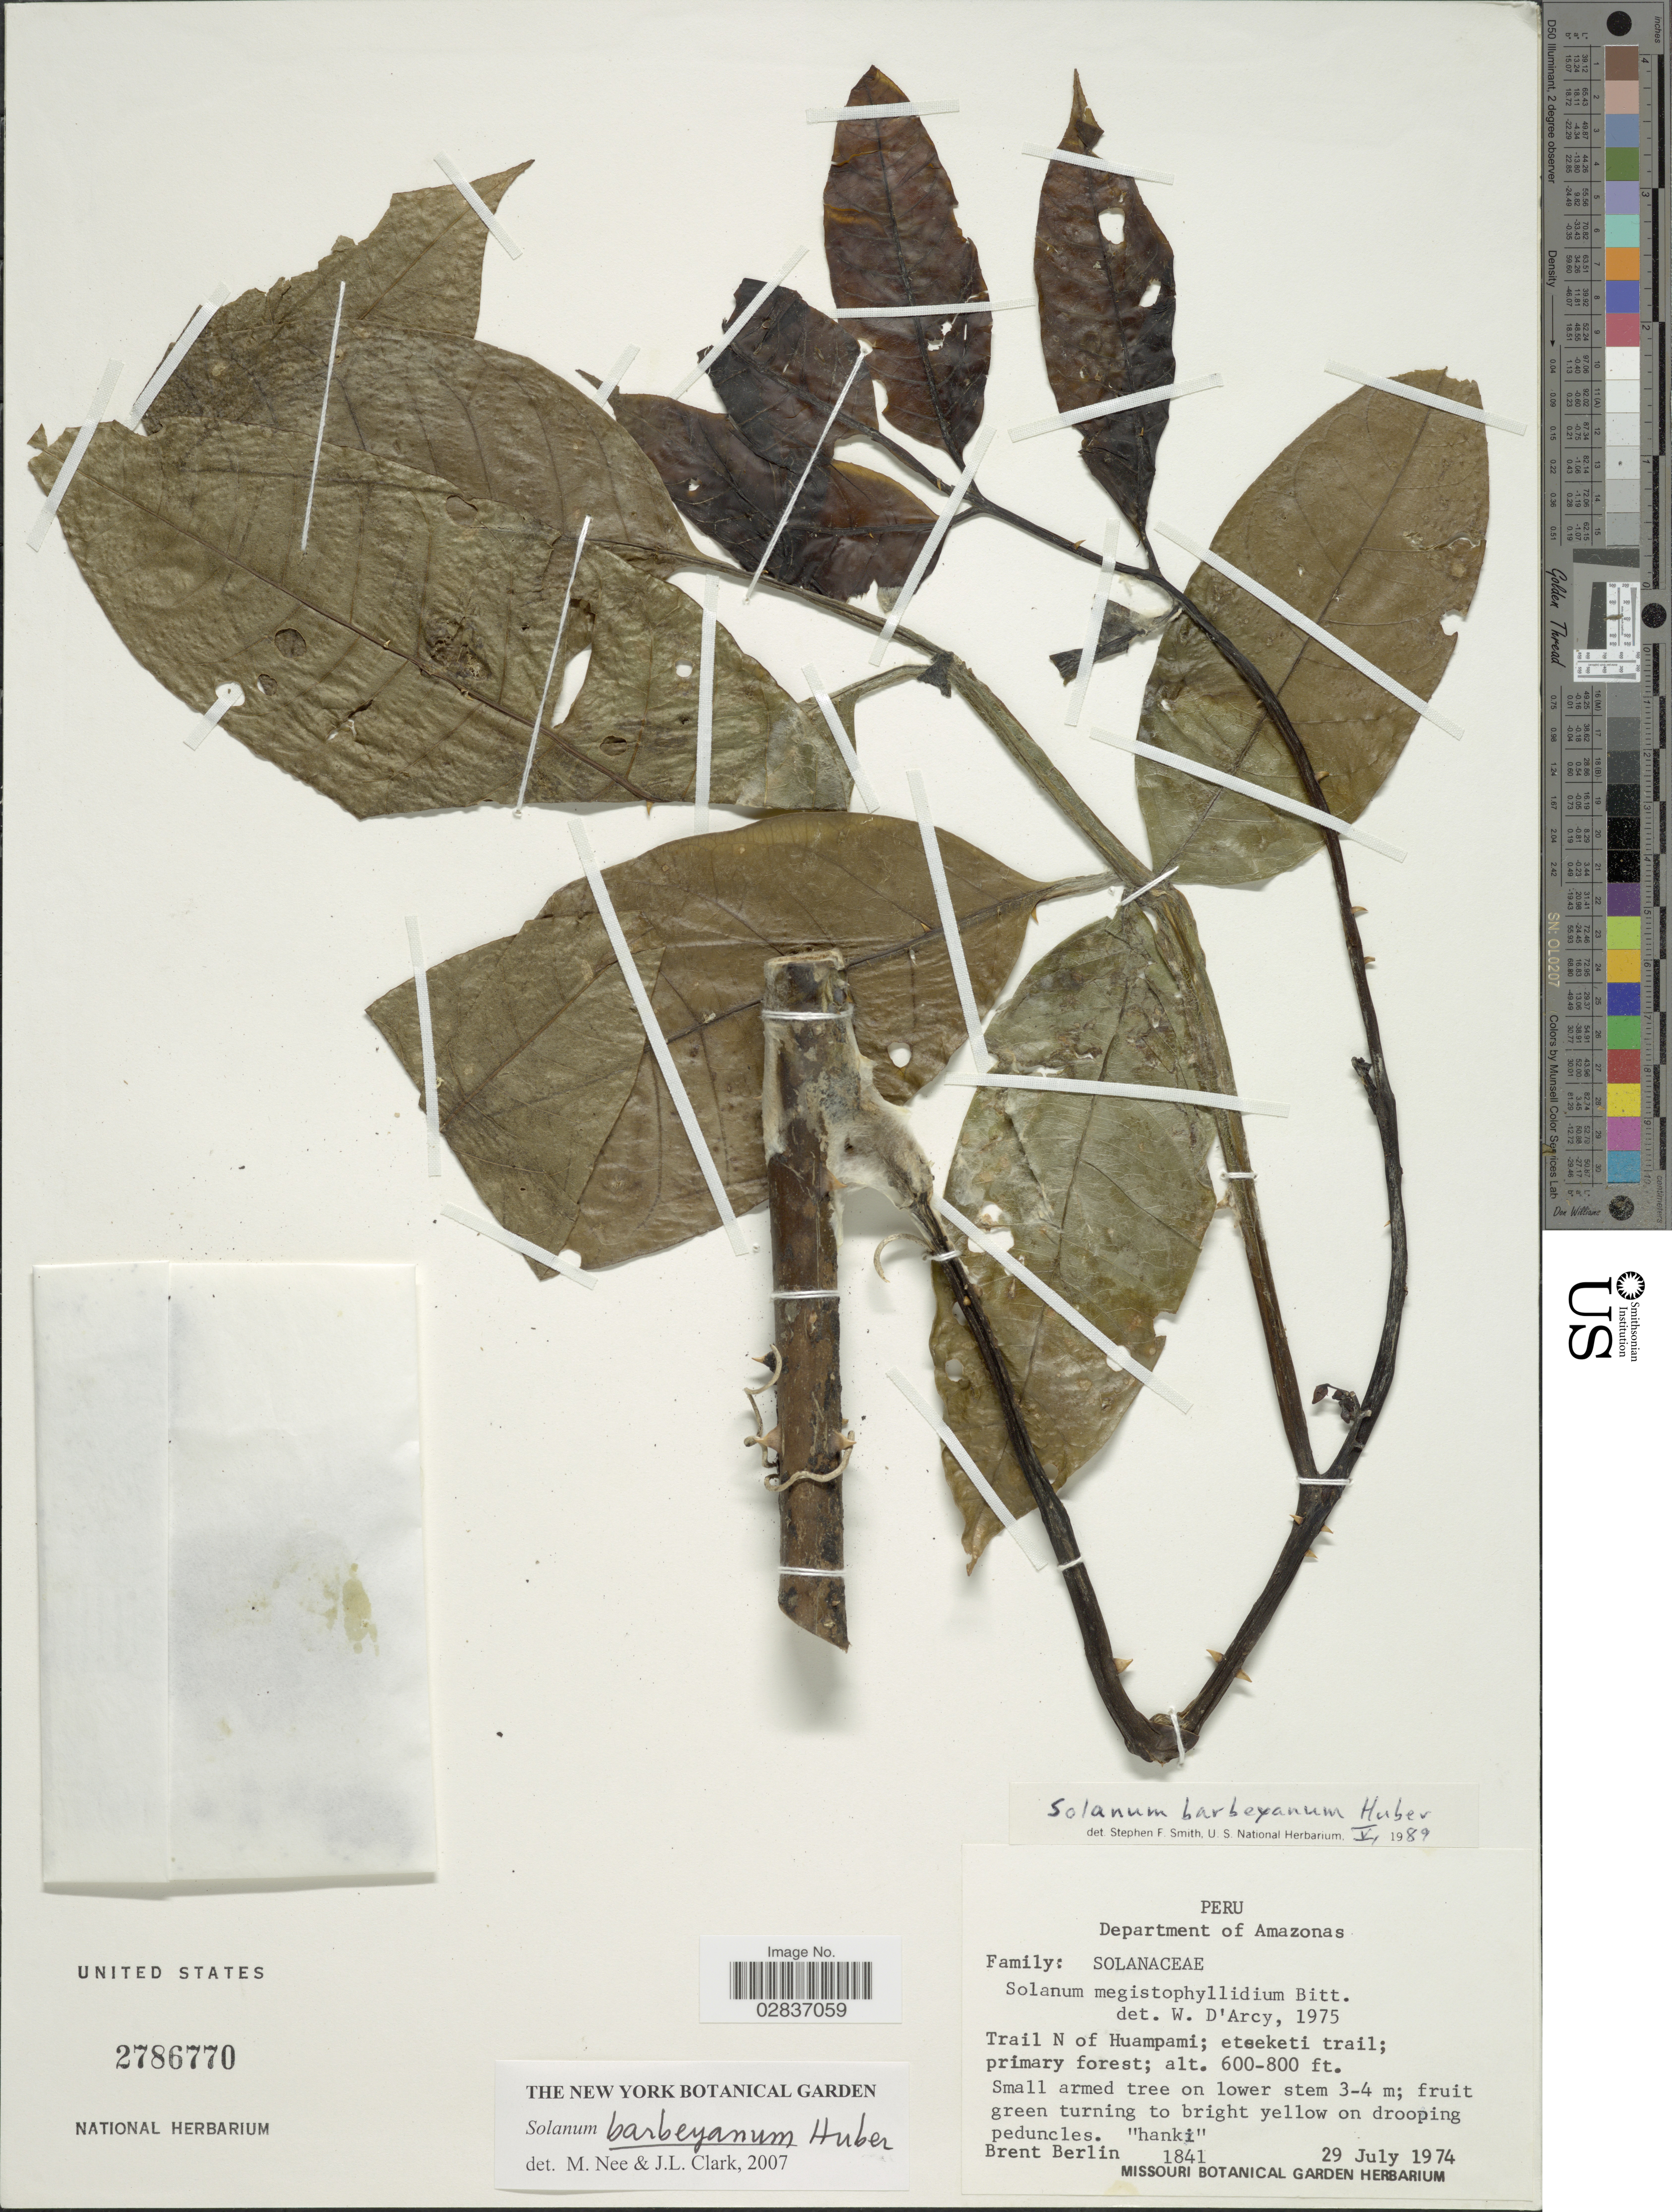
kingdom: Plantae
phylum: Tracheophyta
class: Magnoliopsida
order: Solanales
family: Solanaceae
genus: Solanum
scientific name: Solanum barbeyanum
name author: Huber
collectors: B. Berlin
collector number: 1841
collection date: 1974-07-29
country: Peru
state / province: Amazonas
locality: Department of Amazonas, Trail N of Huampami; etseketi trail.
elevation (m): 183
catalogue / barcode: US 2786770